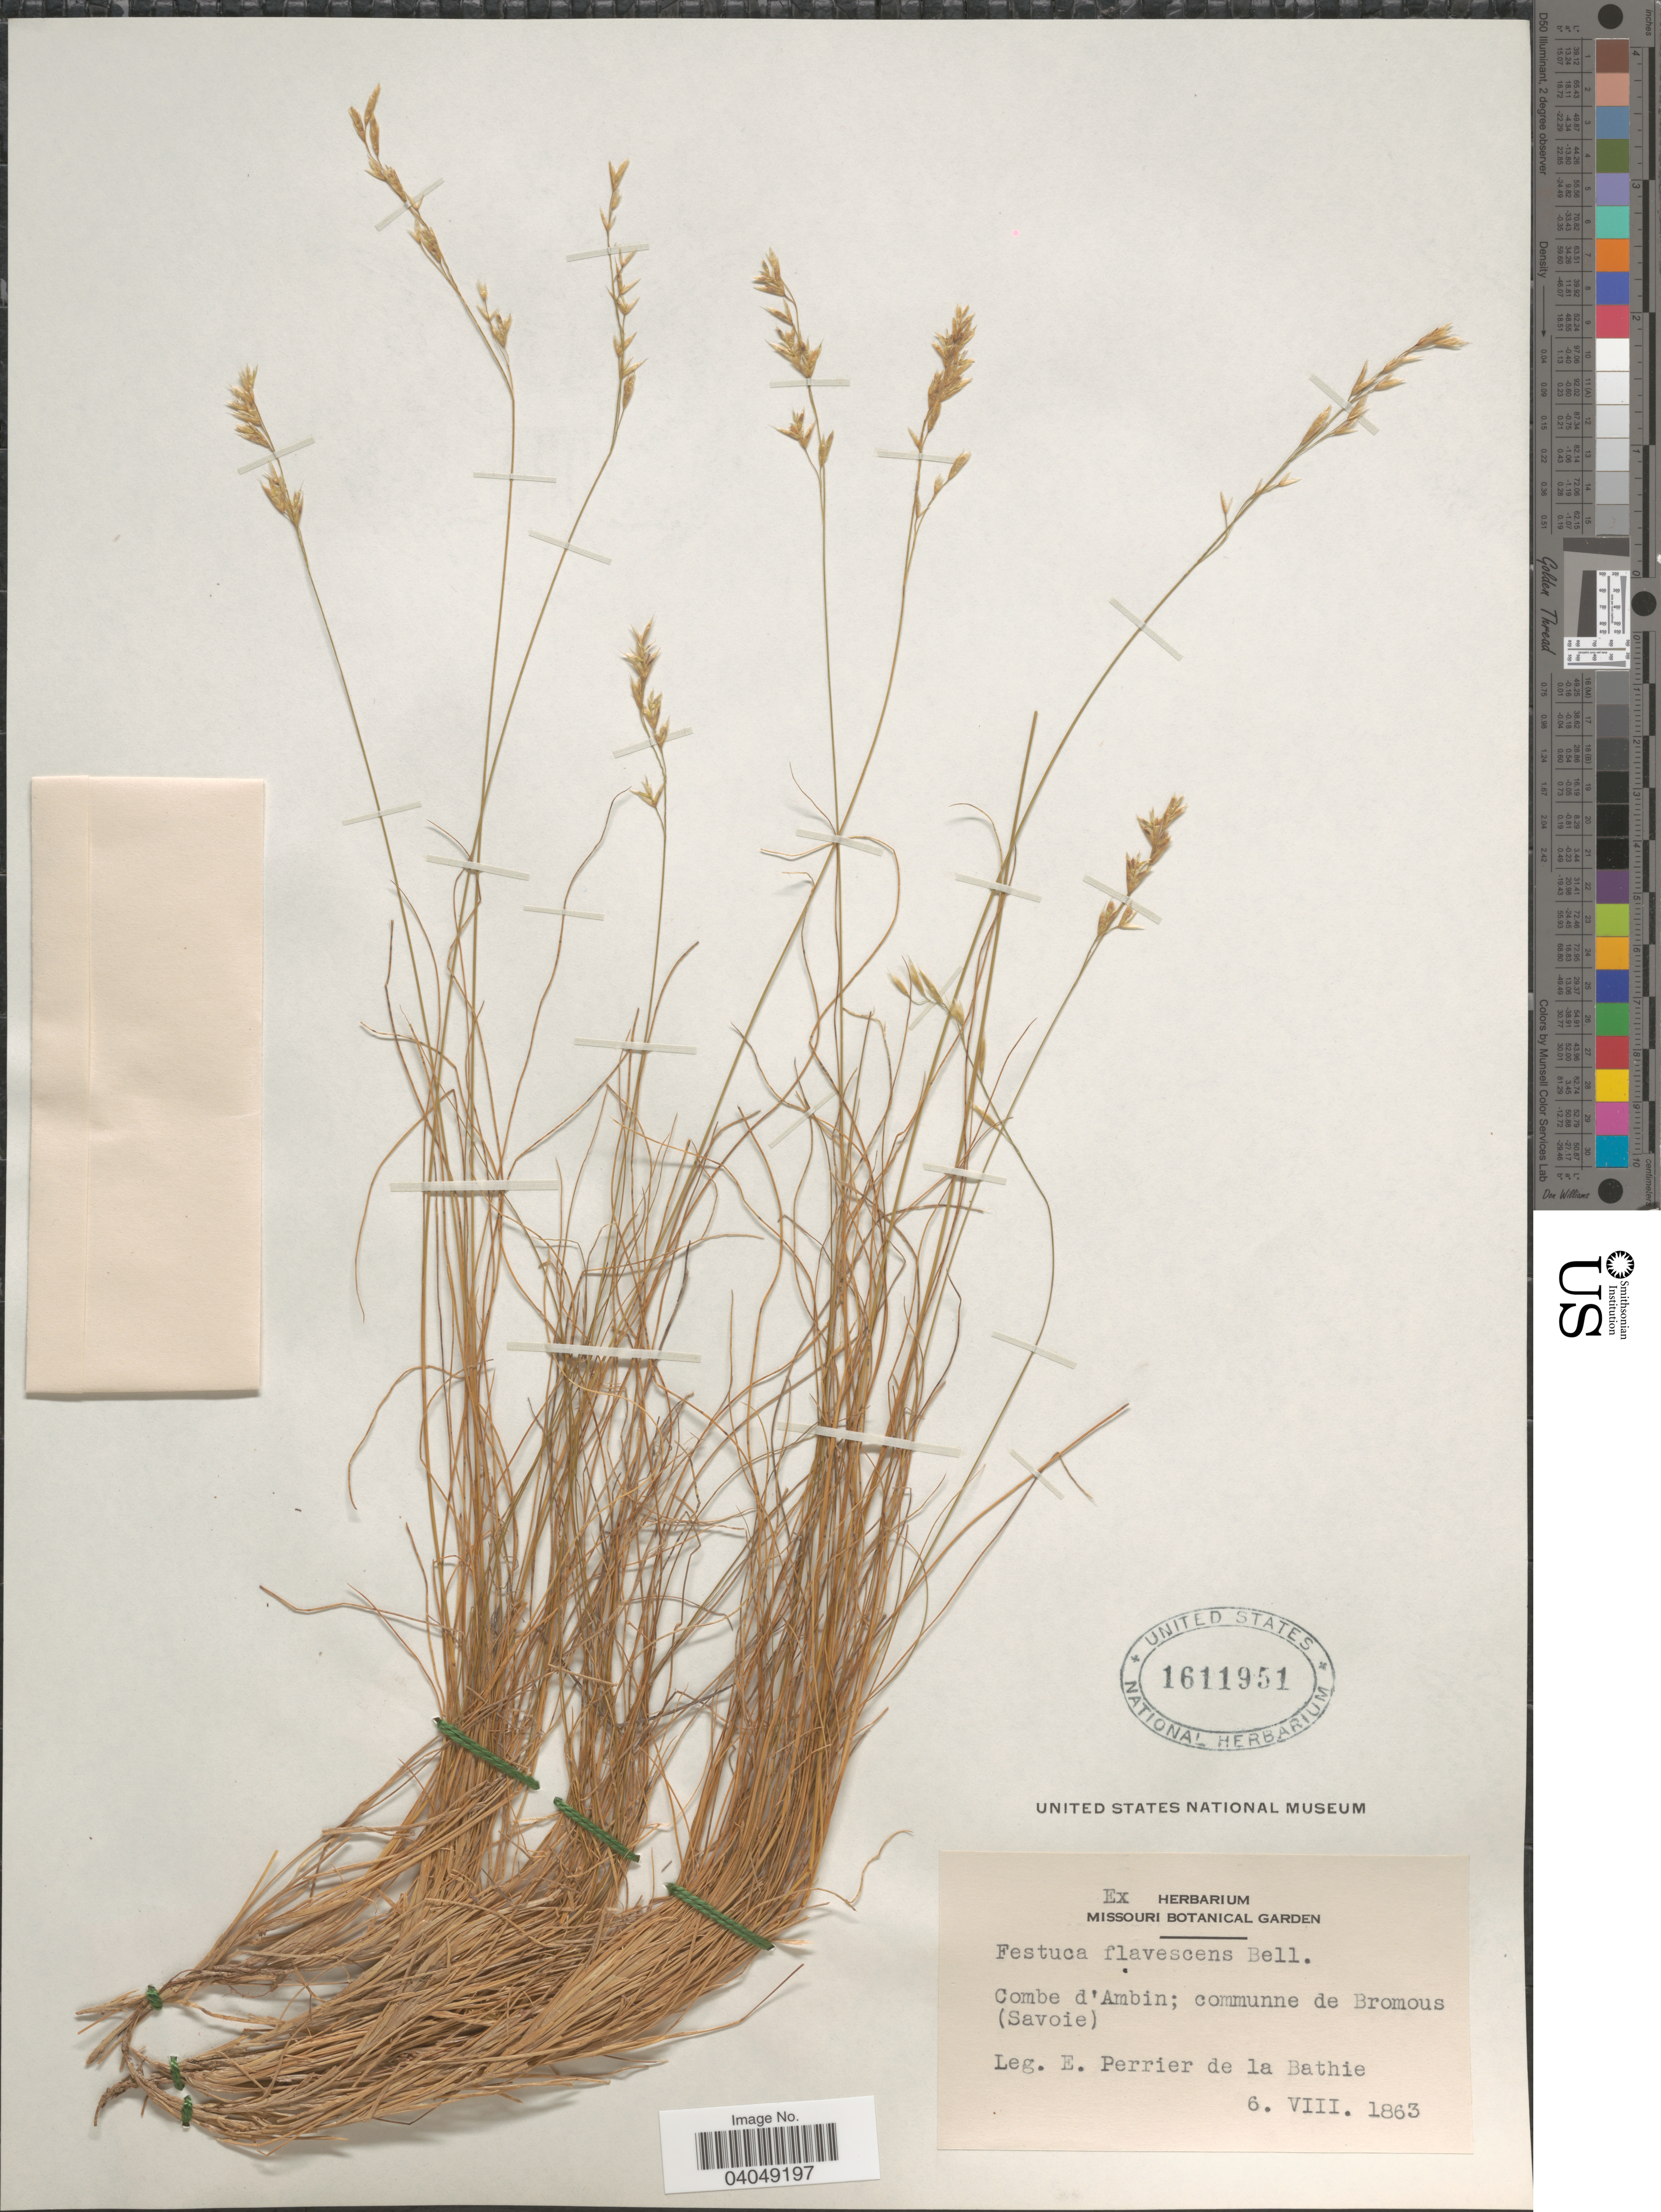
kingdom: Plantae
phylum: Tracheophyta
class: Liliopsida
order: Poales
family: Poaceae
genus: Festuca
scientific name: Festuca flavescens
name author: Bell.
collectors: E. Perrier de la Bâthie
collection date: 1863-08-06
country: France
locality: Combe d'Ambin; communne de Bromous (Savoie).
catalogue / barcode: US 1611951